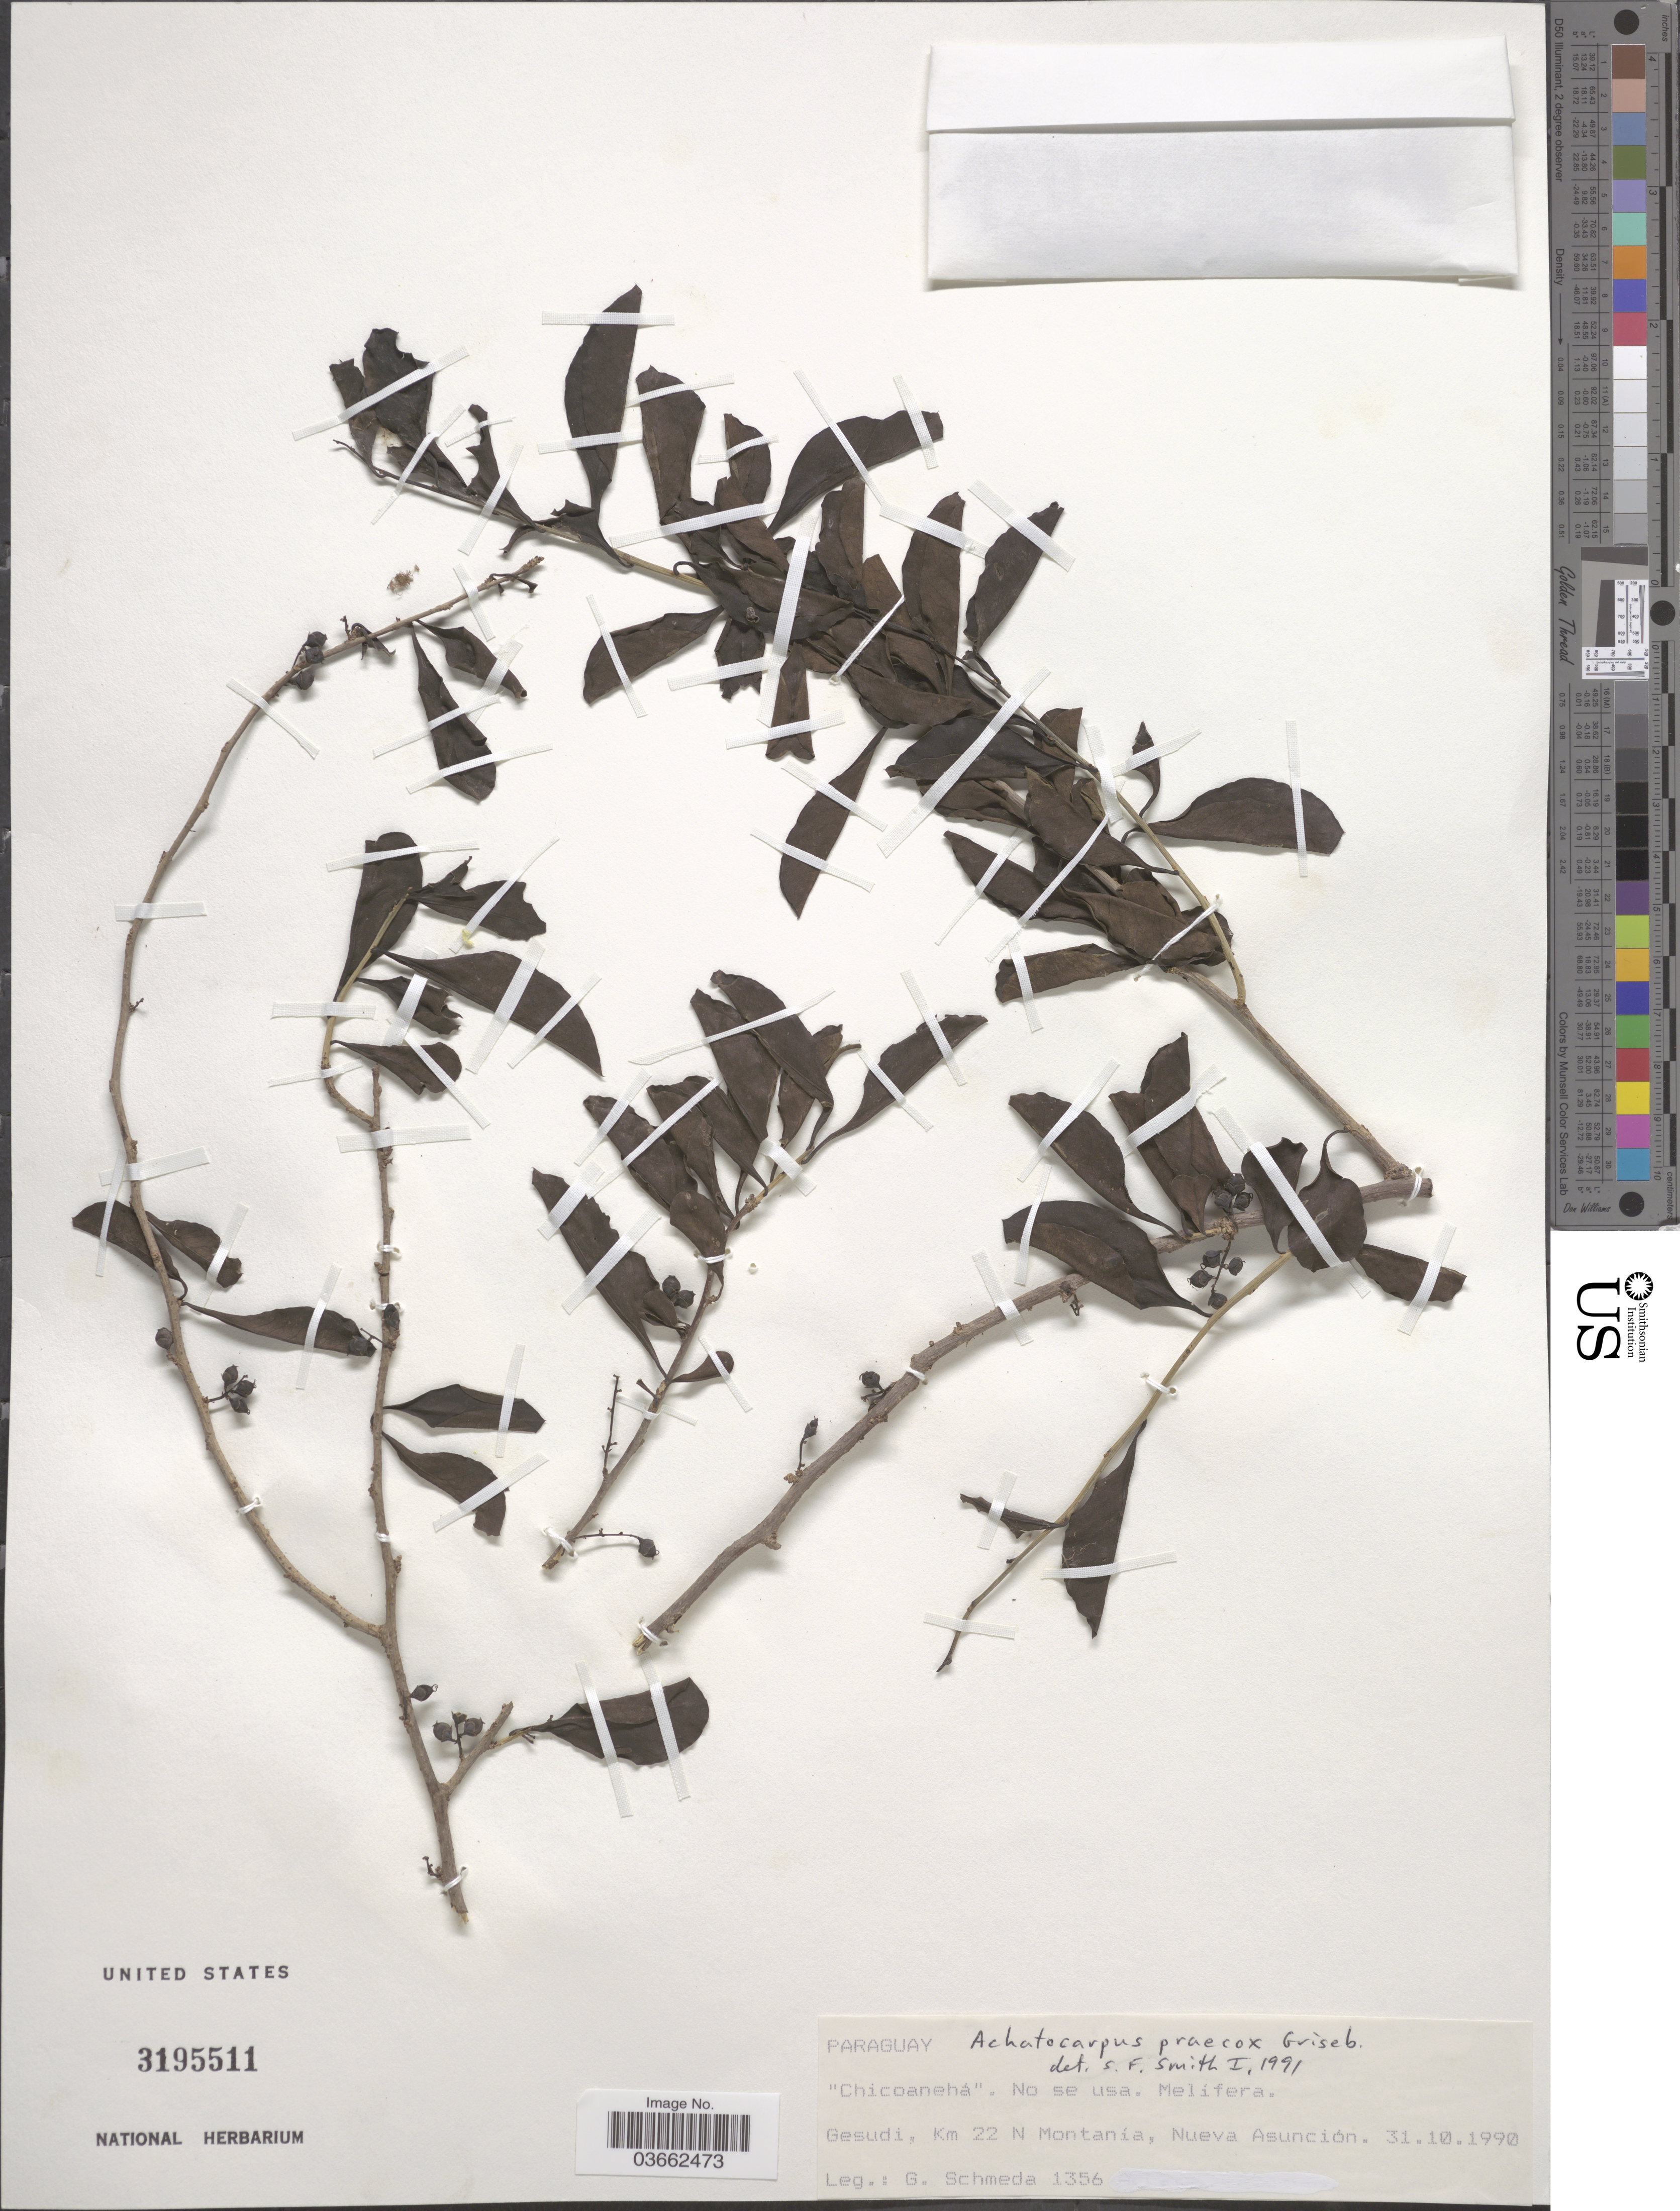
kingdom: Plantae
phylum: Tracheophyta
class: Magnoliopsida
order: Caryophyllales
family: Achatocarpaceae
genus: Achatocarpus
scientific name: Achatocarpus praecox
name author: Griseb.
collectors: G. Schmeda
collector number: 1356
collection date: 1990-10-31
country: Paraguay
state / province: Asuncion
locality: Gesudi, Km 22 N Montanía, Nueva Asunción.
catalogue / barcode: US 3195511